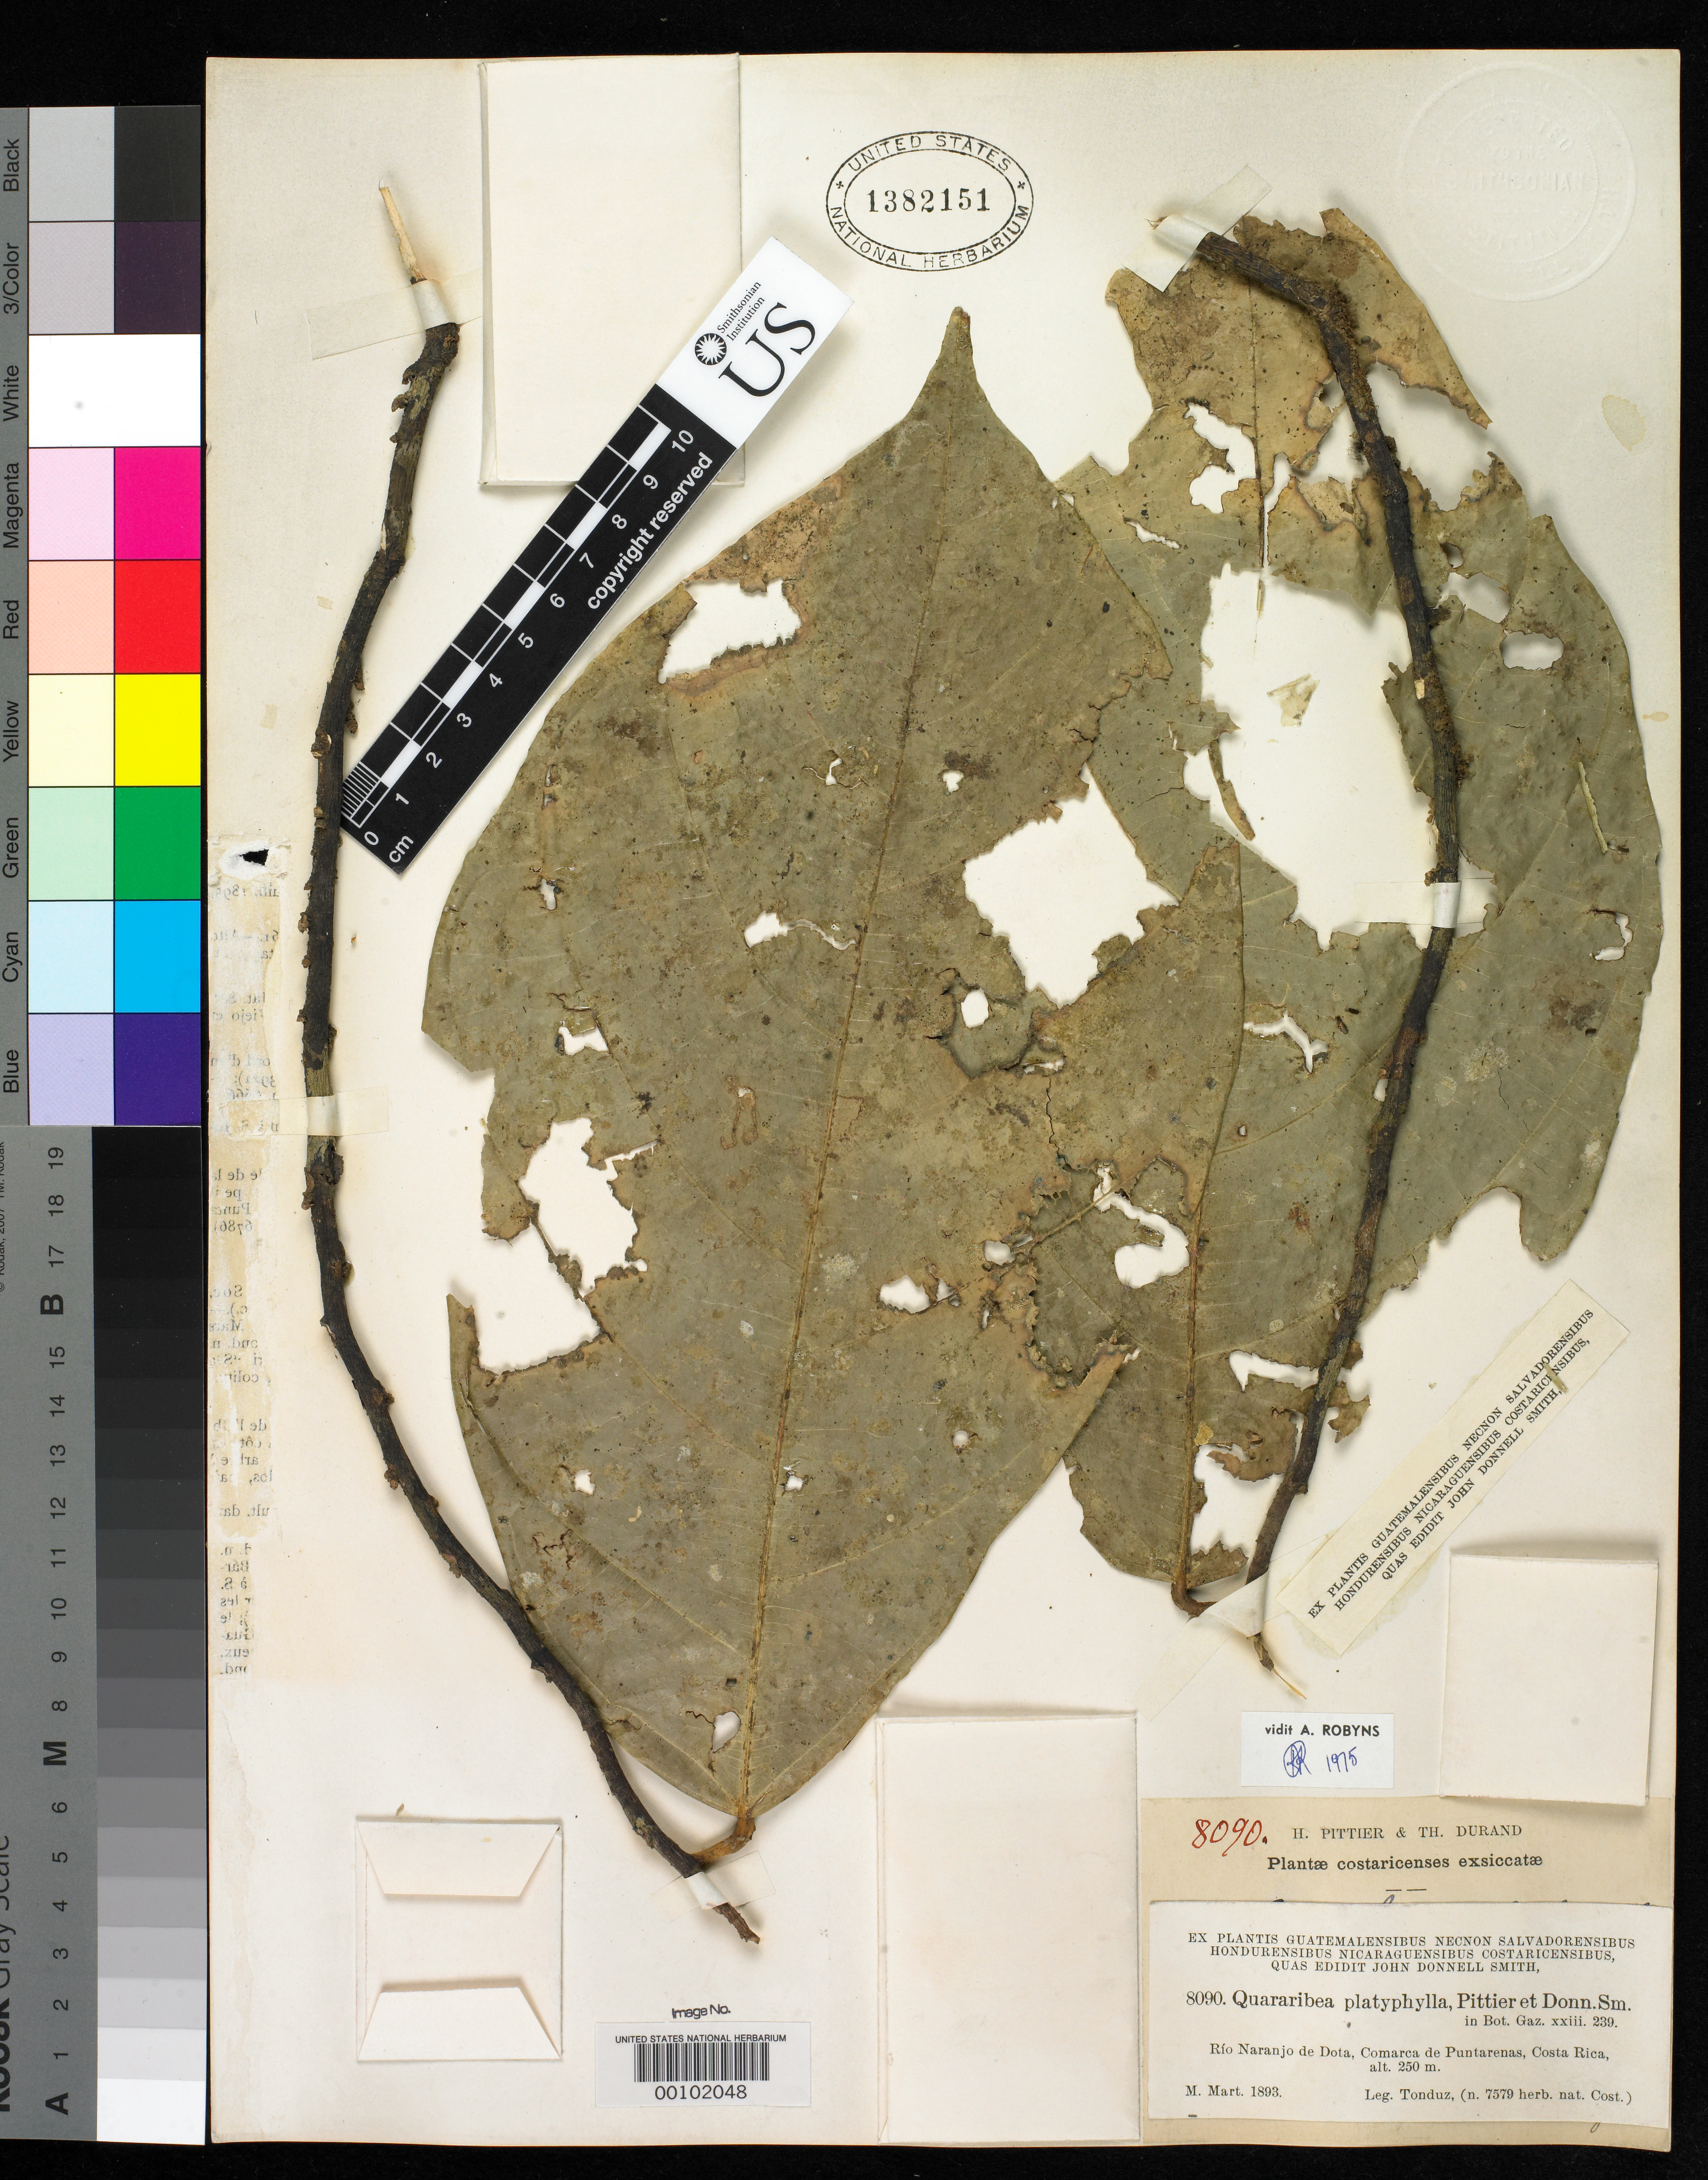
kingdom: Plantae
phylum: Tracheophyta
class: Magnoliopsida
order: Malvales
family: Malvaceae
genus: Quararibea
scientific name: Quararibea platyphylla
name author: Pittier & Donn. Sm.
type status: Isotype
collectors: A. Tonduz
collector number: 7579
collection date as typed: Mar 1893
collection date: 1893-03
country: Costa Rica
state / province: Puntarenas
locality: Rio Naranjo de Dota.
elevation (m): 250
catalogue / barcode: US 1382151